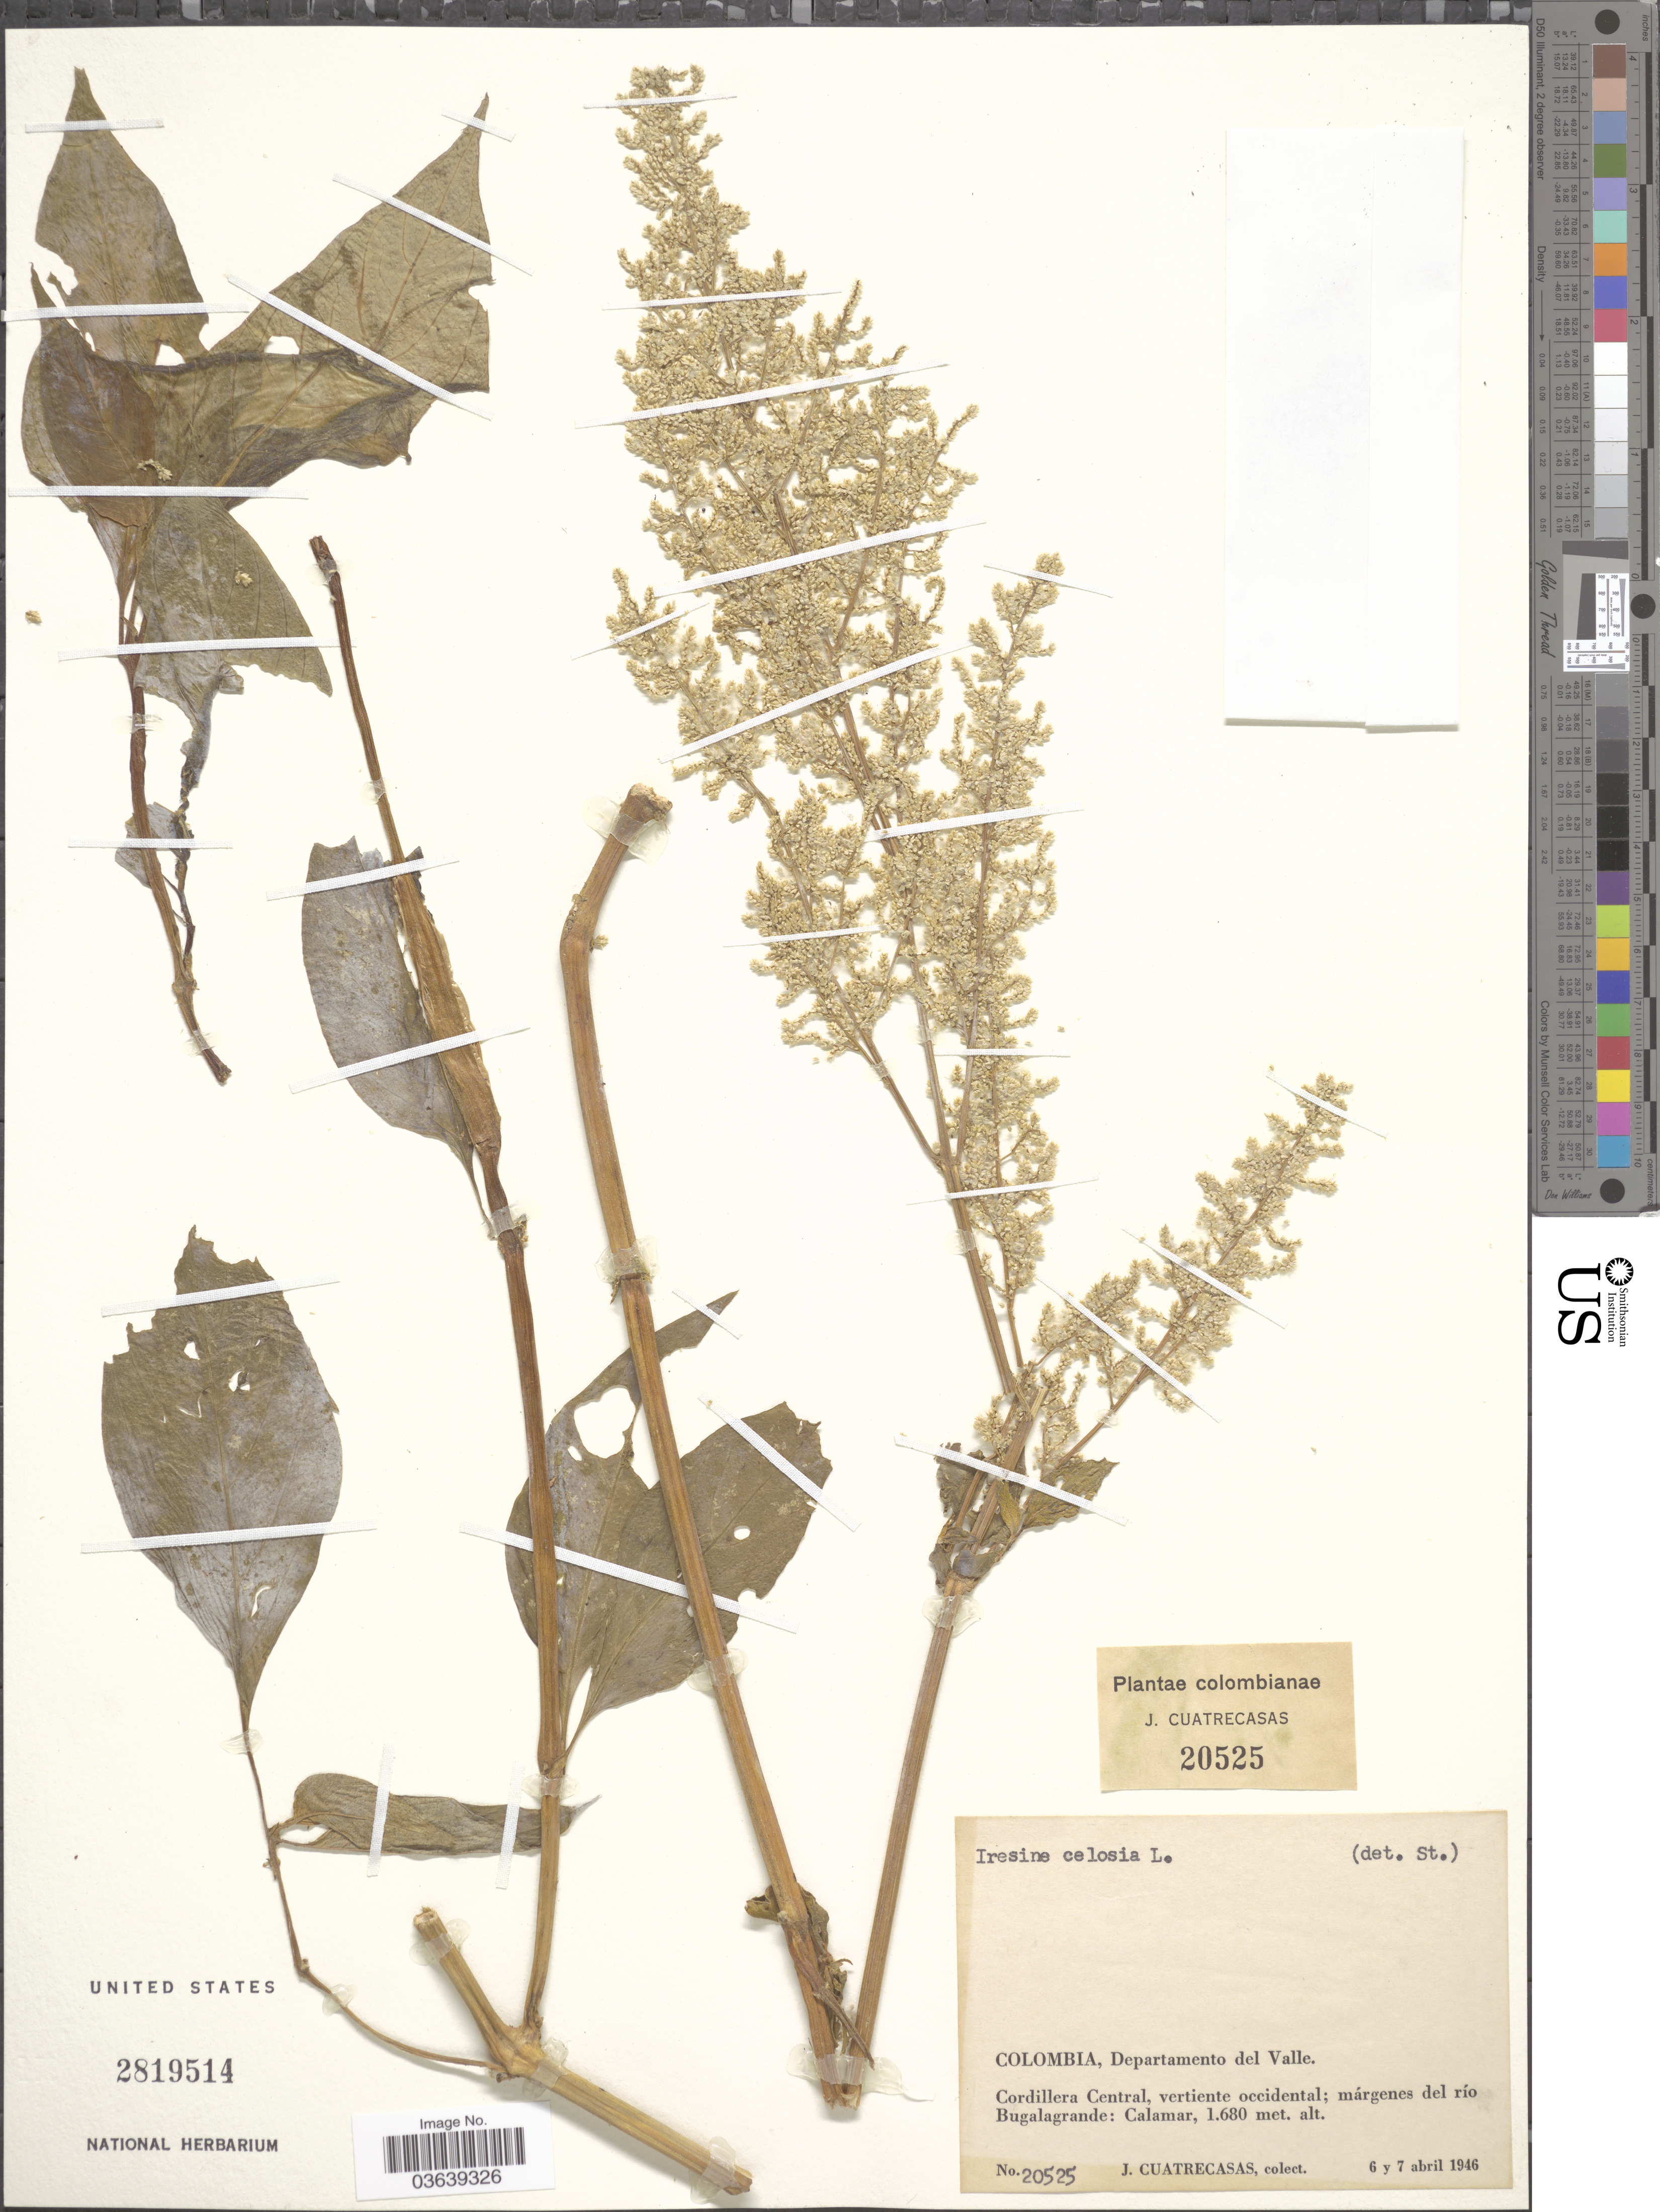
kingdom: Plantae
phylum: Tracheophyta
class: Magnoliopsida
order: Caryophyllales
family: Amaranthaceae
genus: Iresine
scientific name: Iresine celosia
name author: L.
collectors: J. Cuatrecasas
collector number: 20525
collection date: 1946-04-06/1946-04-07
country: Colombia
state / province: Valle del Cauca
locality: Departamento del Valle. Cordillera Central, vertiente occidental, márgenes del río Bugalagrande: Calamar.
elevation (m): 1680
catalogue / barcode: US 2819514